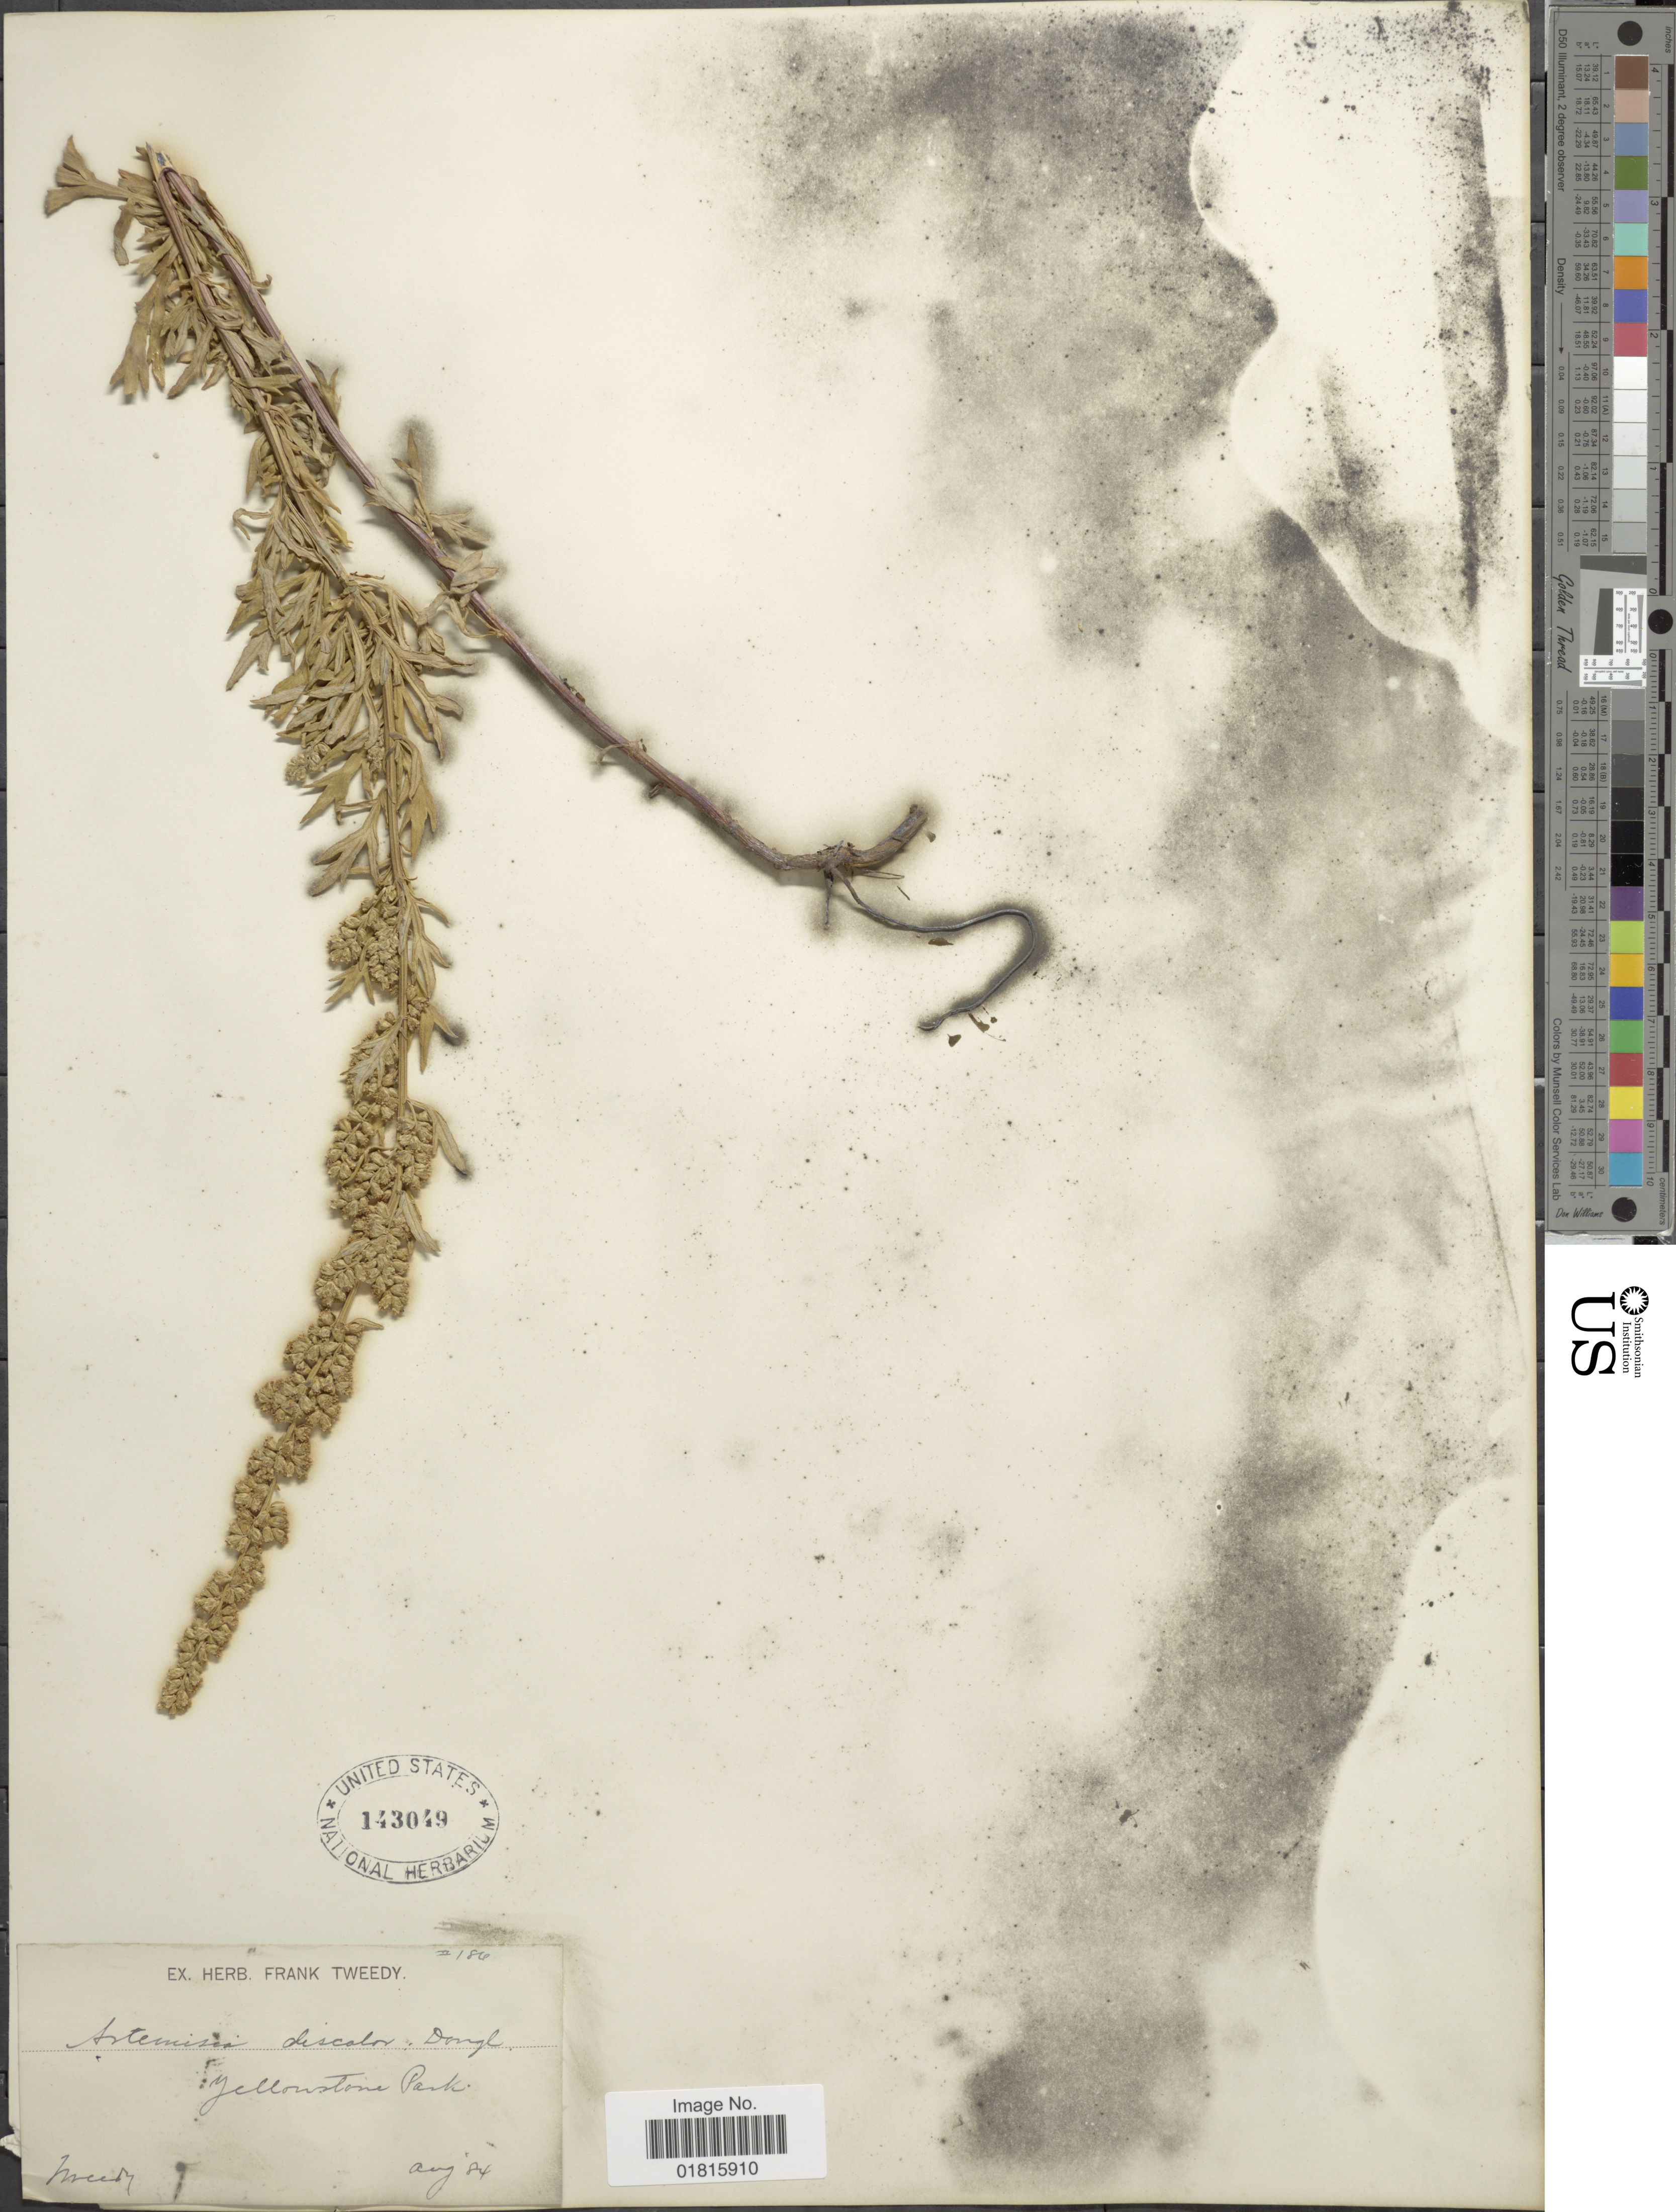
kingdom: Plantae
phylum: Tracheophyta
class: Magnoliopsida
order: Asterales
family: Asteraceae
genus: Artemisia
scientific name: Artemisia graveolens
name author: Rydb.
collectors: F. Tweedy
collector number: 186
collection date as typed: Transcribed d/m/y: /8/84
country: United States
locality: Yellowstone Park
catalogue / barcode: US 143049